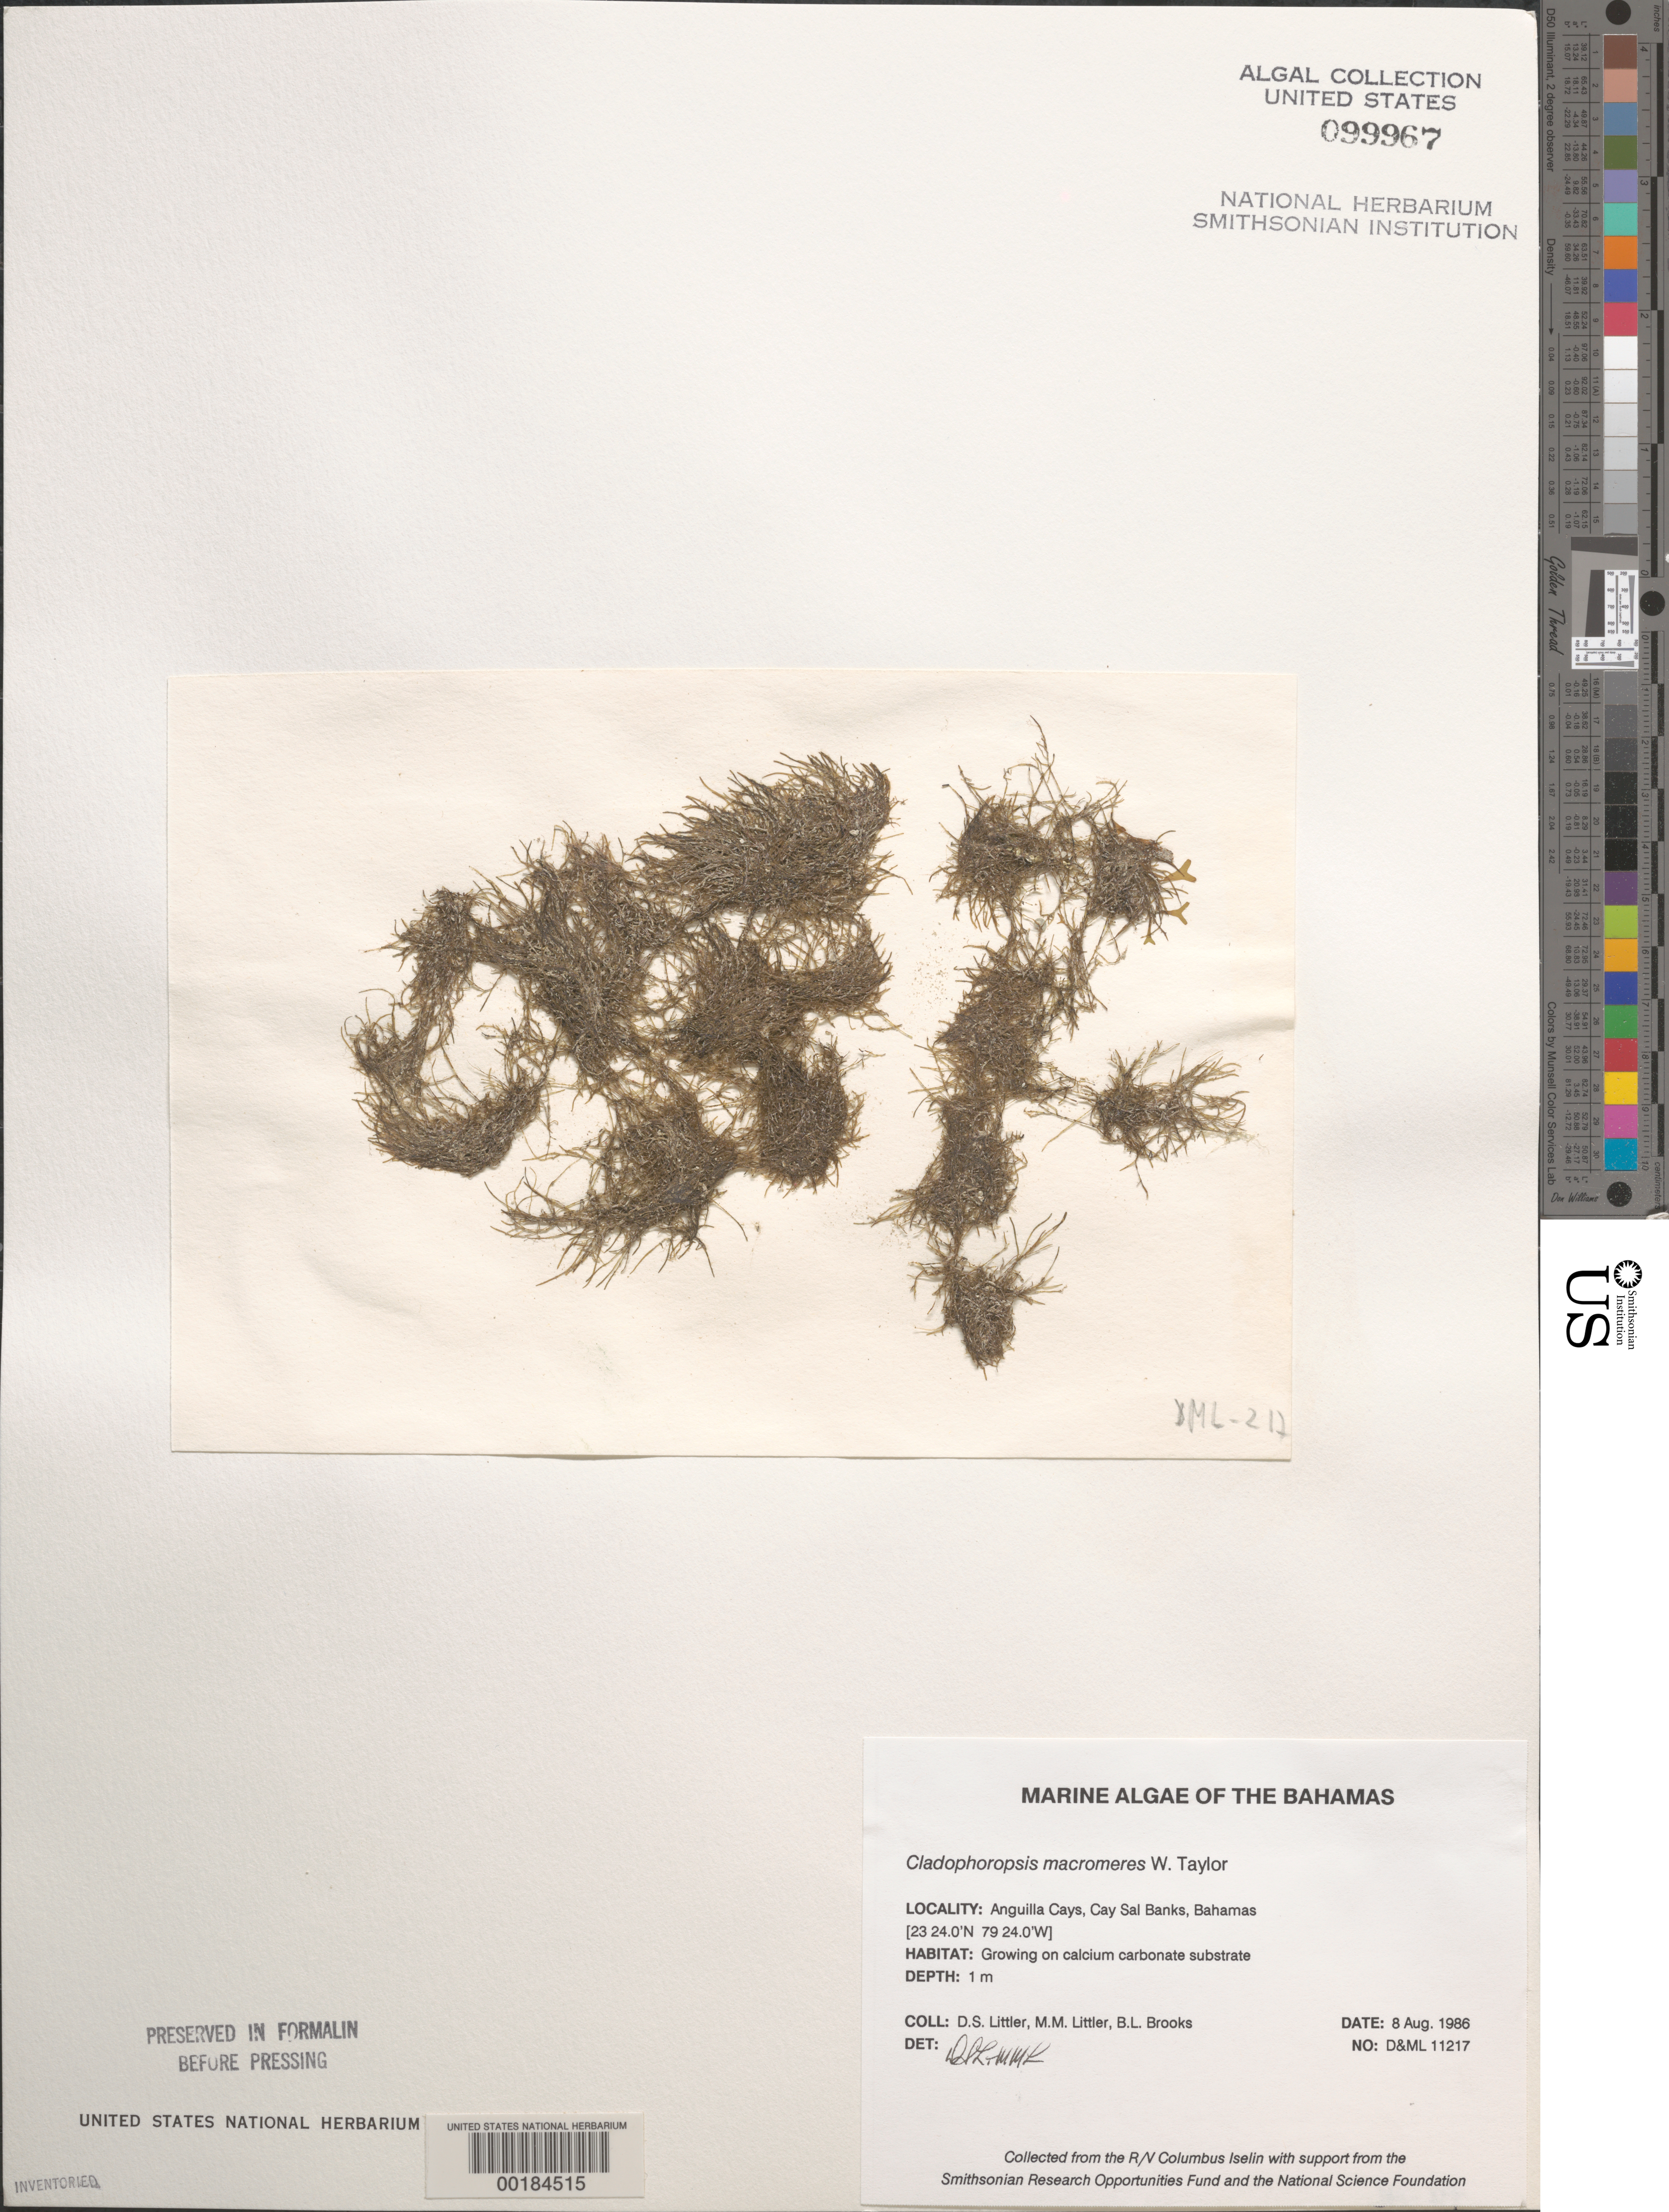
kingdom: Plantae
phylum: Chlorophyta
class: Ulvophyceae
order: Siphonocladales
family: Boodleaceae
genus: Cladophoropsis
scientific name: Cladophoropsis macromeres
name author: W.R. Taylor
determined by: Littler, D. S.; Littler, M. M.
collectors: D. S. Littler, M. M. Littler & B. Brooks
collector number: D&ML 11217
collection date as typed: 08 Aug 1986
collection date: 1986-08-08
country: Bahamas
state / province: Bimini Banks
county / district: Bimini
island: Anguilla Cays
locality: Cay Sal Banks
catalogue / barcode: US 99967